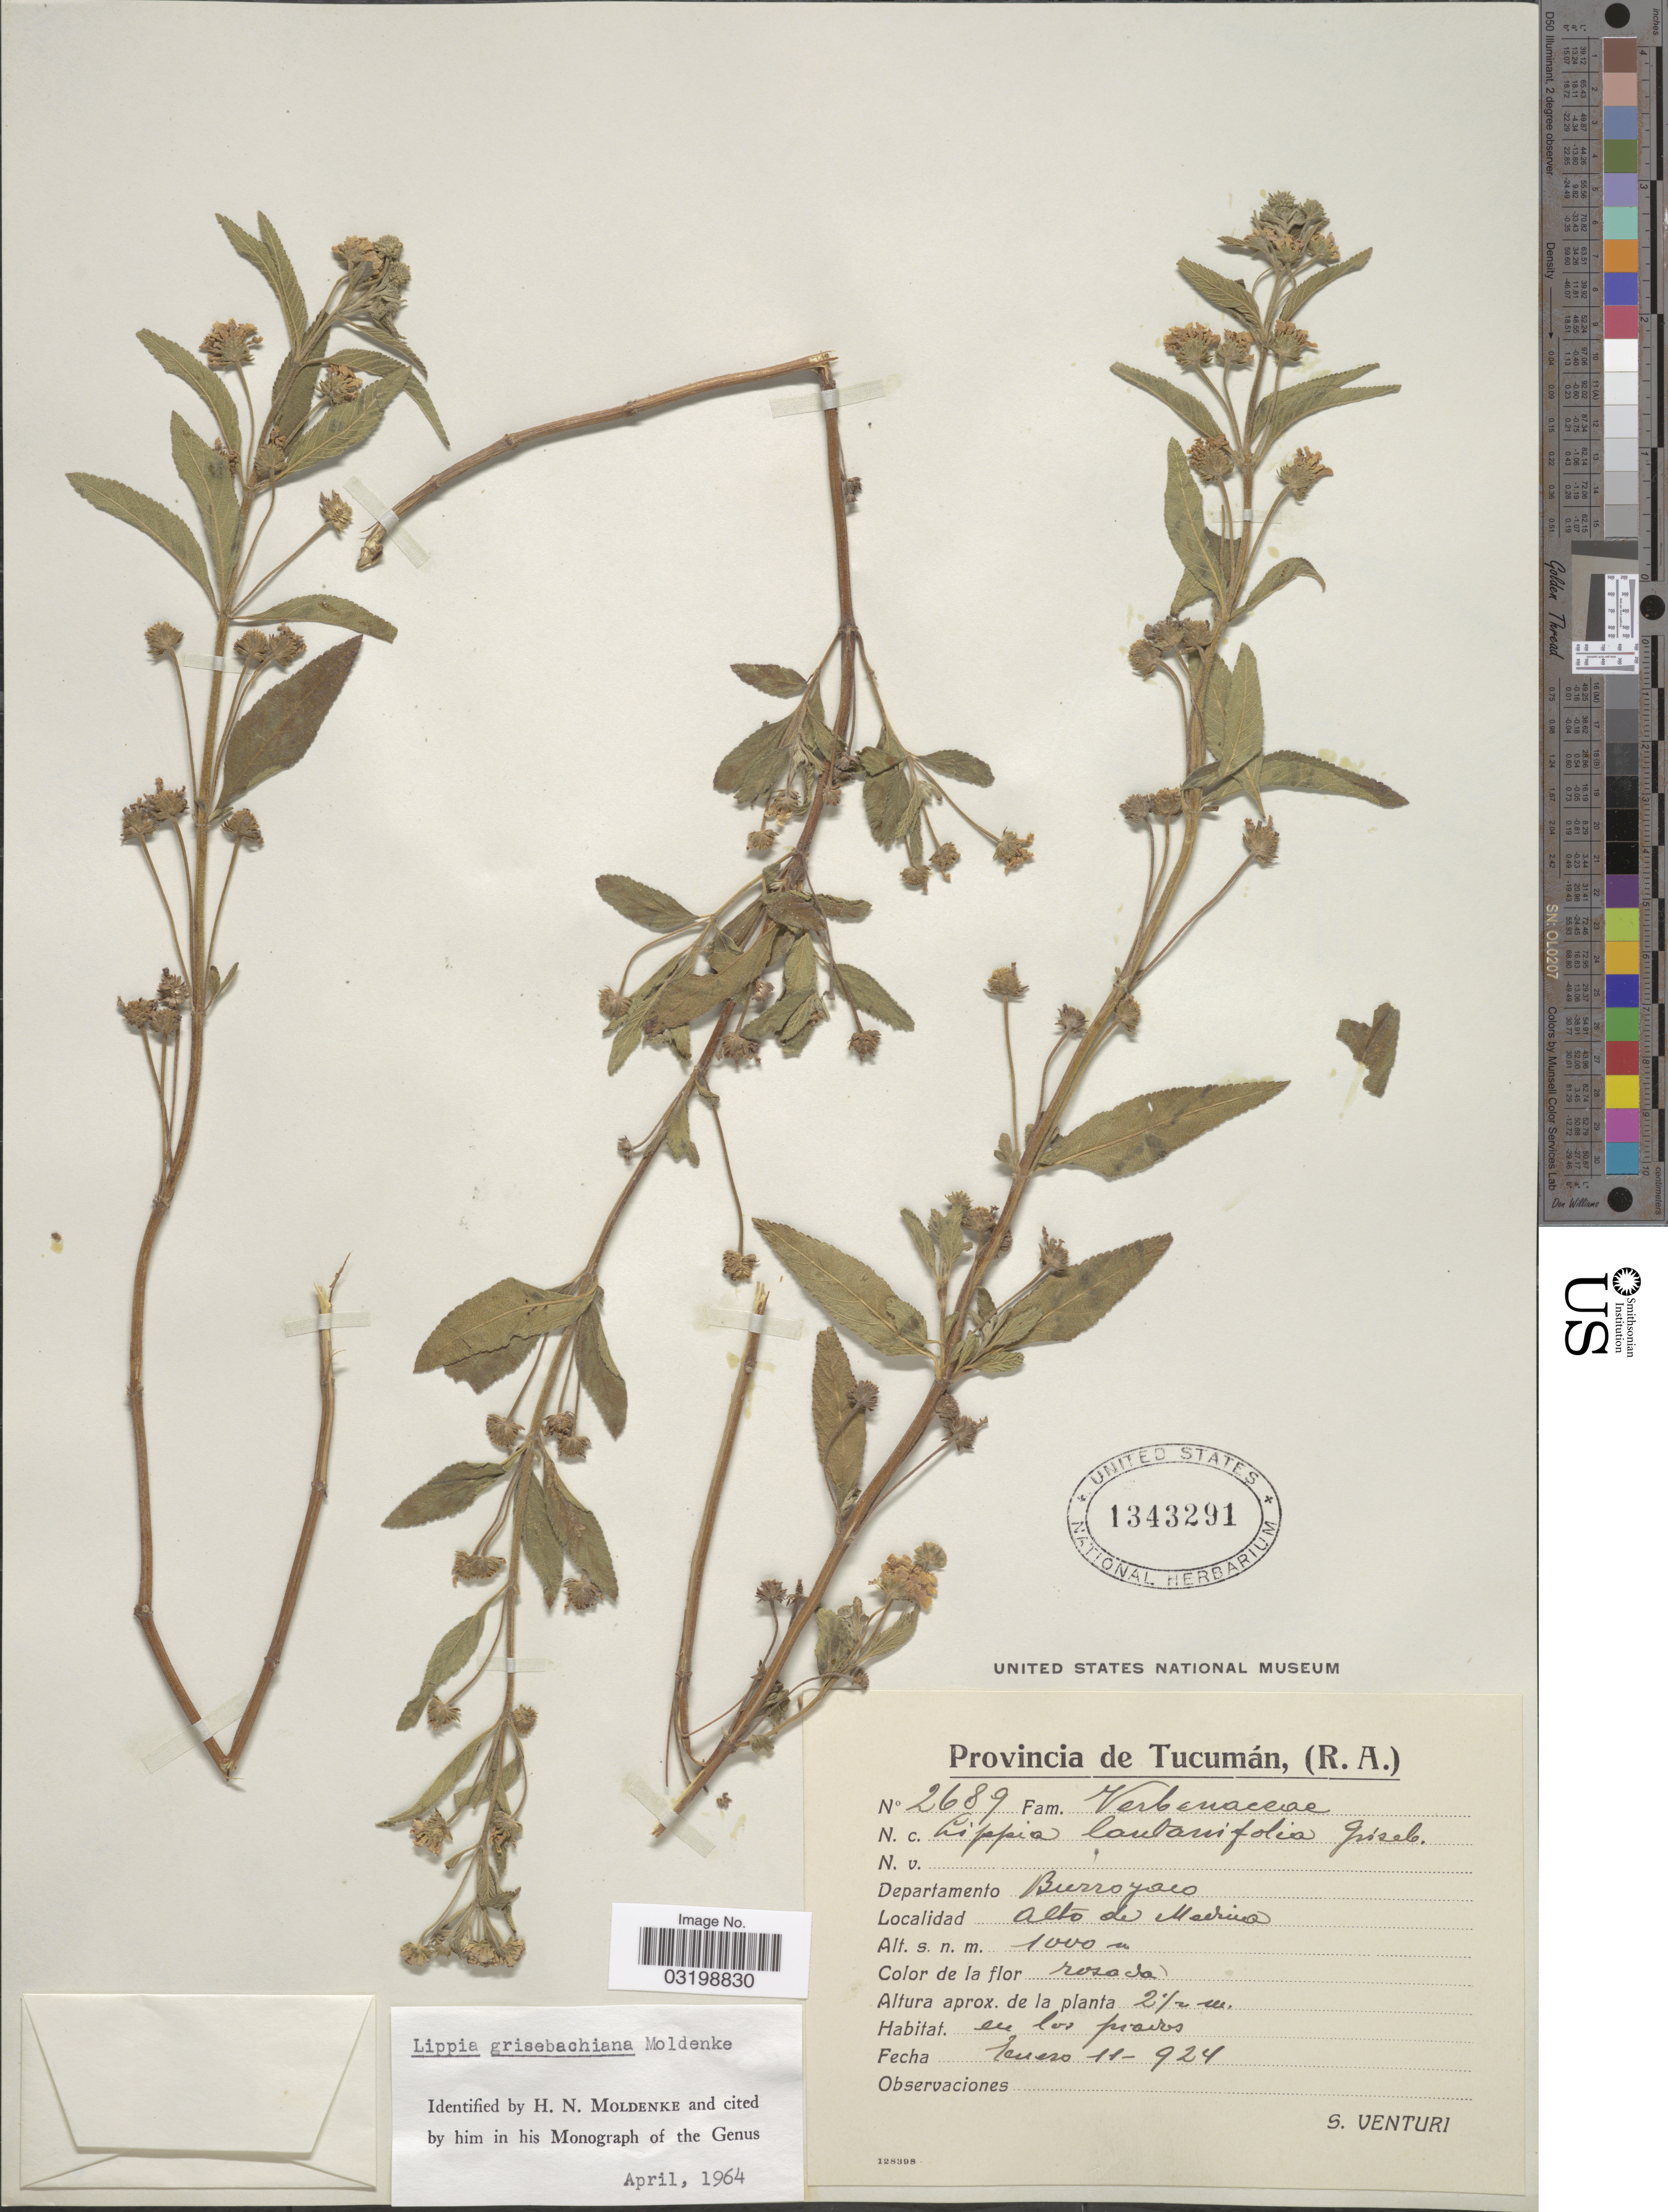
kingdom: Plantae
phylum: Tracheophyta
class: Magnoliopsida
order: Lamiales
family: Verbenaceae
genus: Lippia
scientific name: Lippia grisebachiana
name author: Moldenke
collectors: S. Venturi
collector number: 2689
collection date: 1924-01-11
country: Argentina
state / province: Tucuman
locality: Departamento Burruyaco. Alto de Medina.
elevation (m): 1000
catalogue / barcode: US 1343291